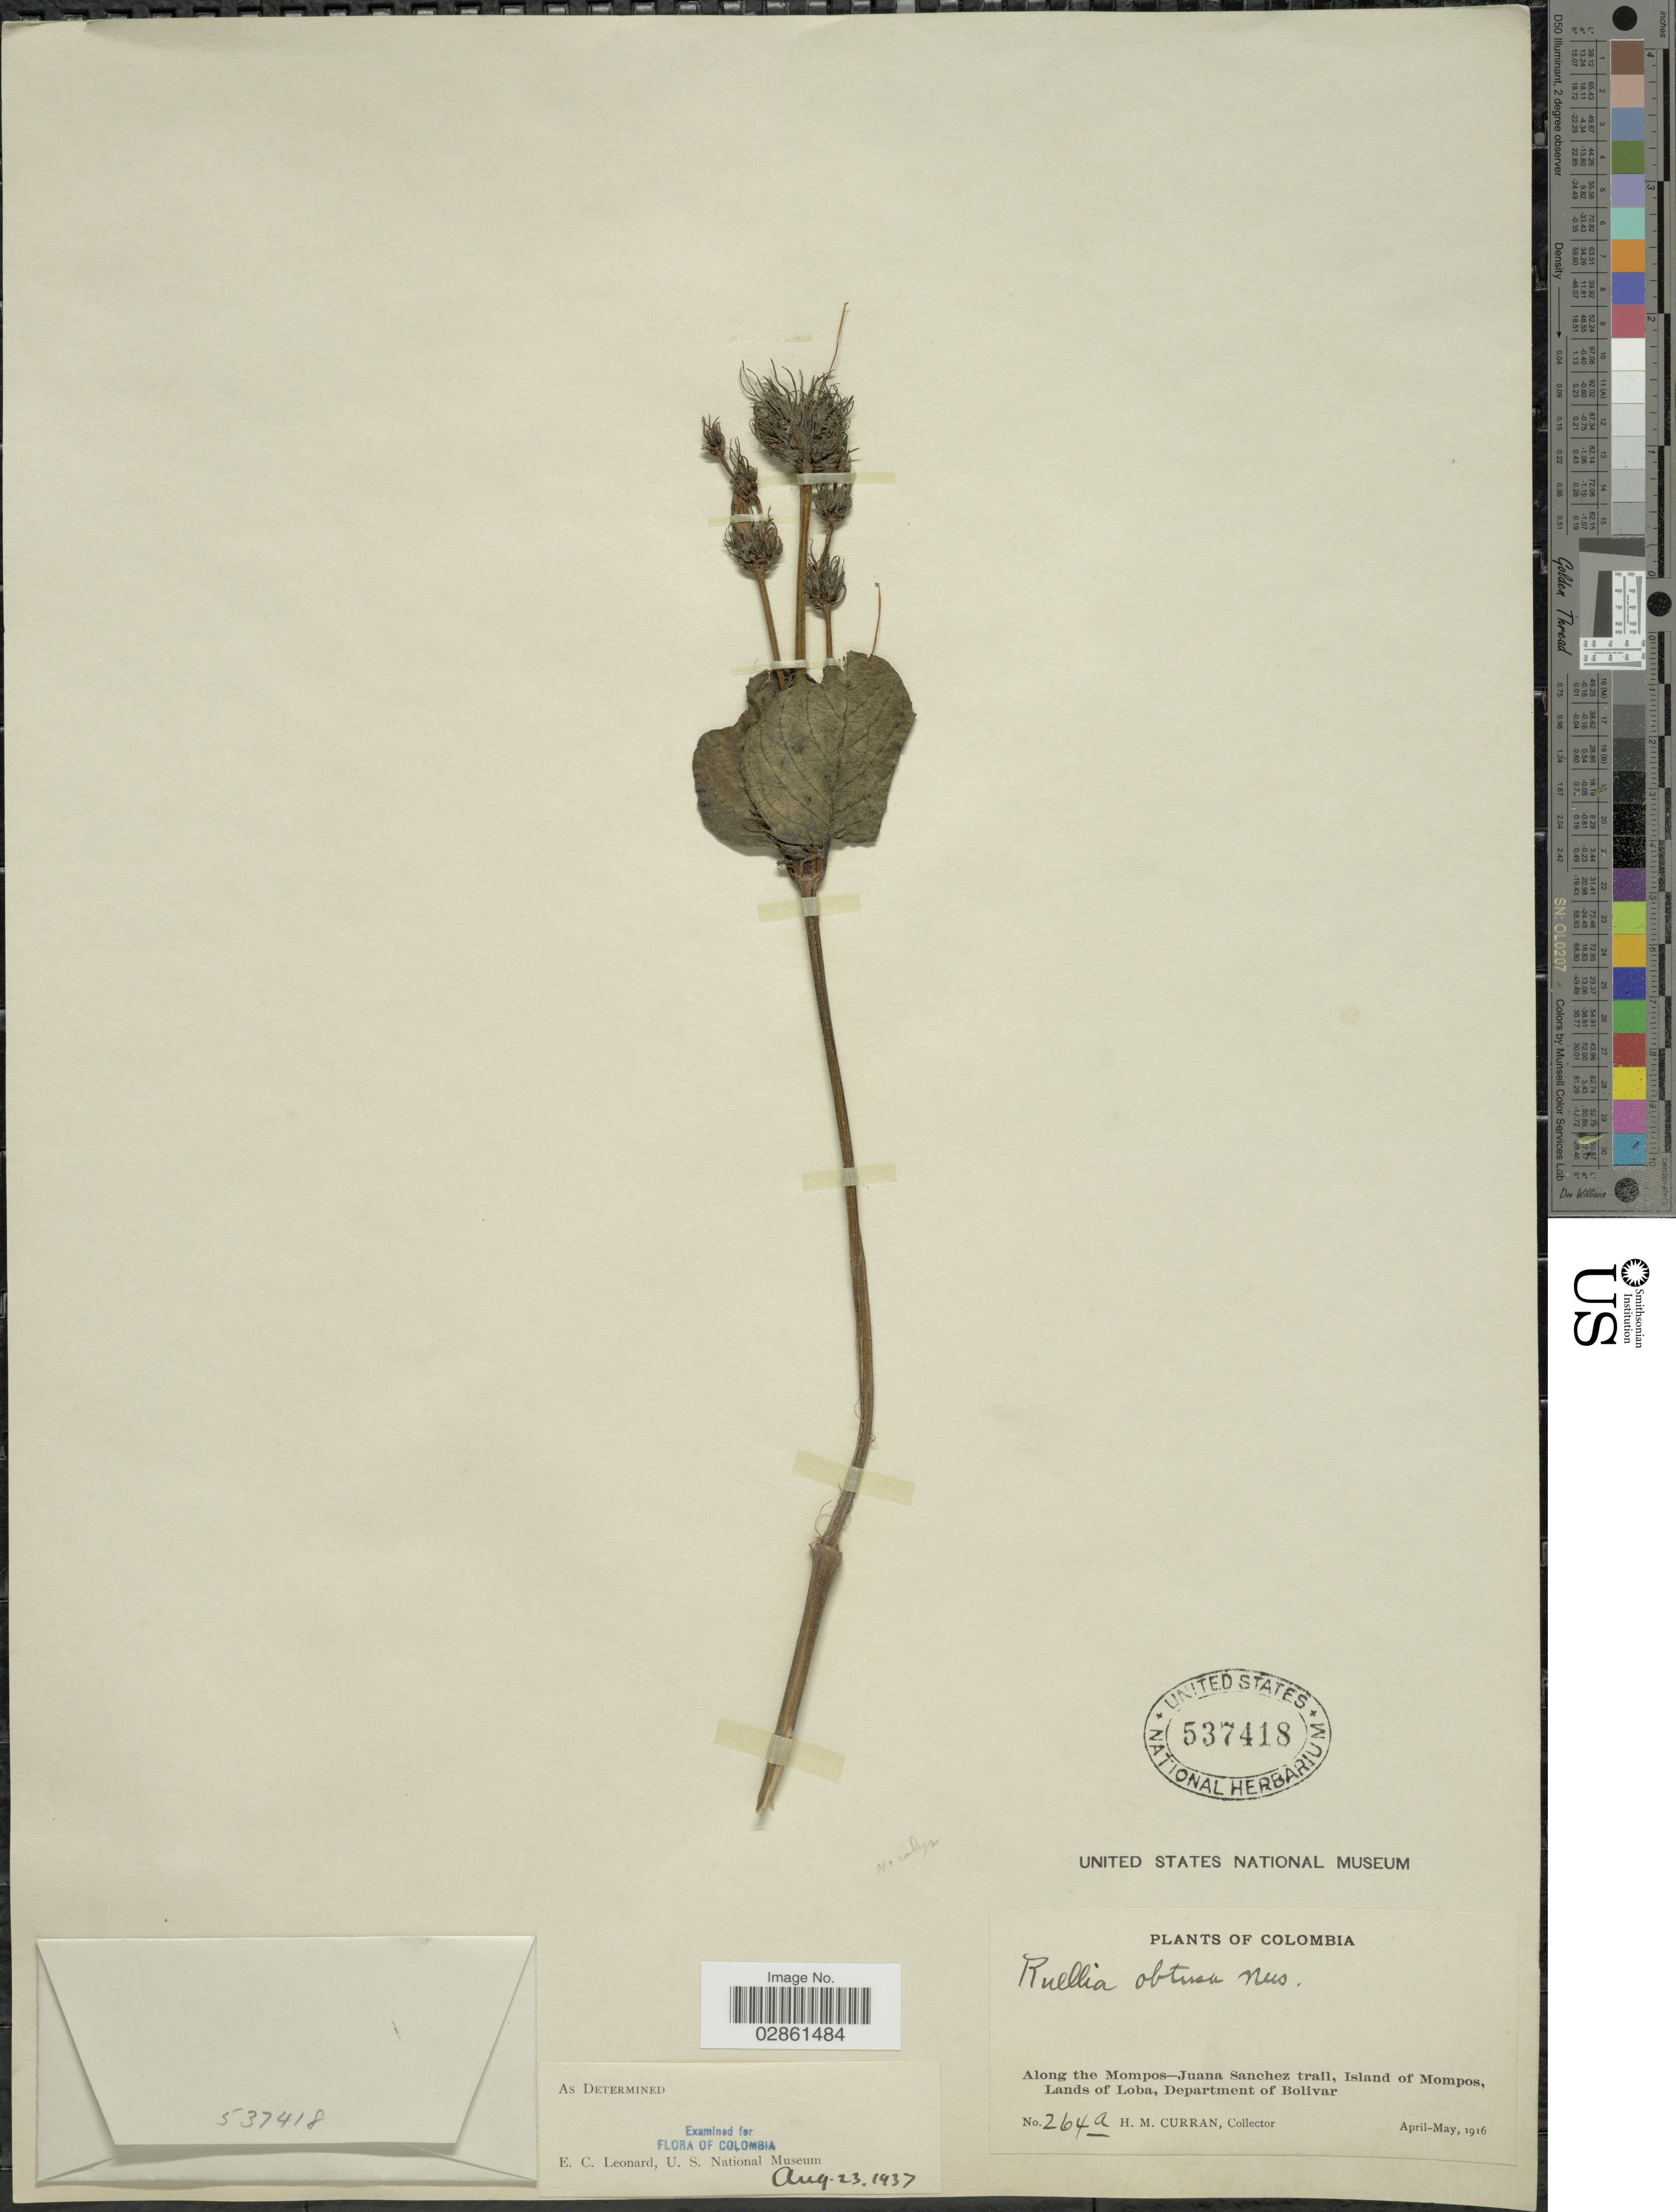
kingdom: Plantae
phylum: Tracheophyta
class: Magnoliopsida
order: Lamiales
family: Acanthaceae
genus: Ruellia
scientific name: Ruellia obtusa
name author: Nees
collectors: H. M. Curran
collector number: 264a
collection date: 1916-04/1916-05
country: Colombia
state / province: Bolívar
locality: Along the Mompos-Juana Sanchez trail, Island of Mompos, Lands of Loba, Department of Bolivar.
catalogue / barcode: US 537418